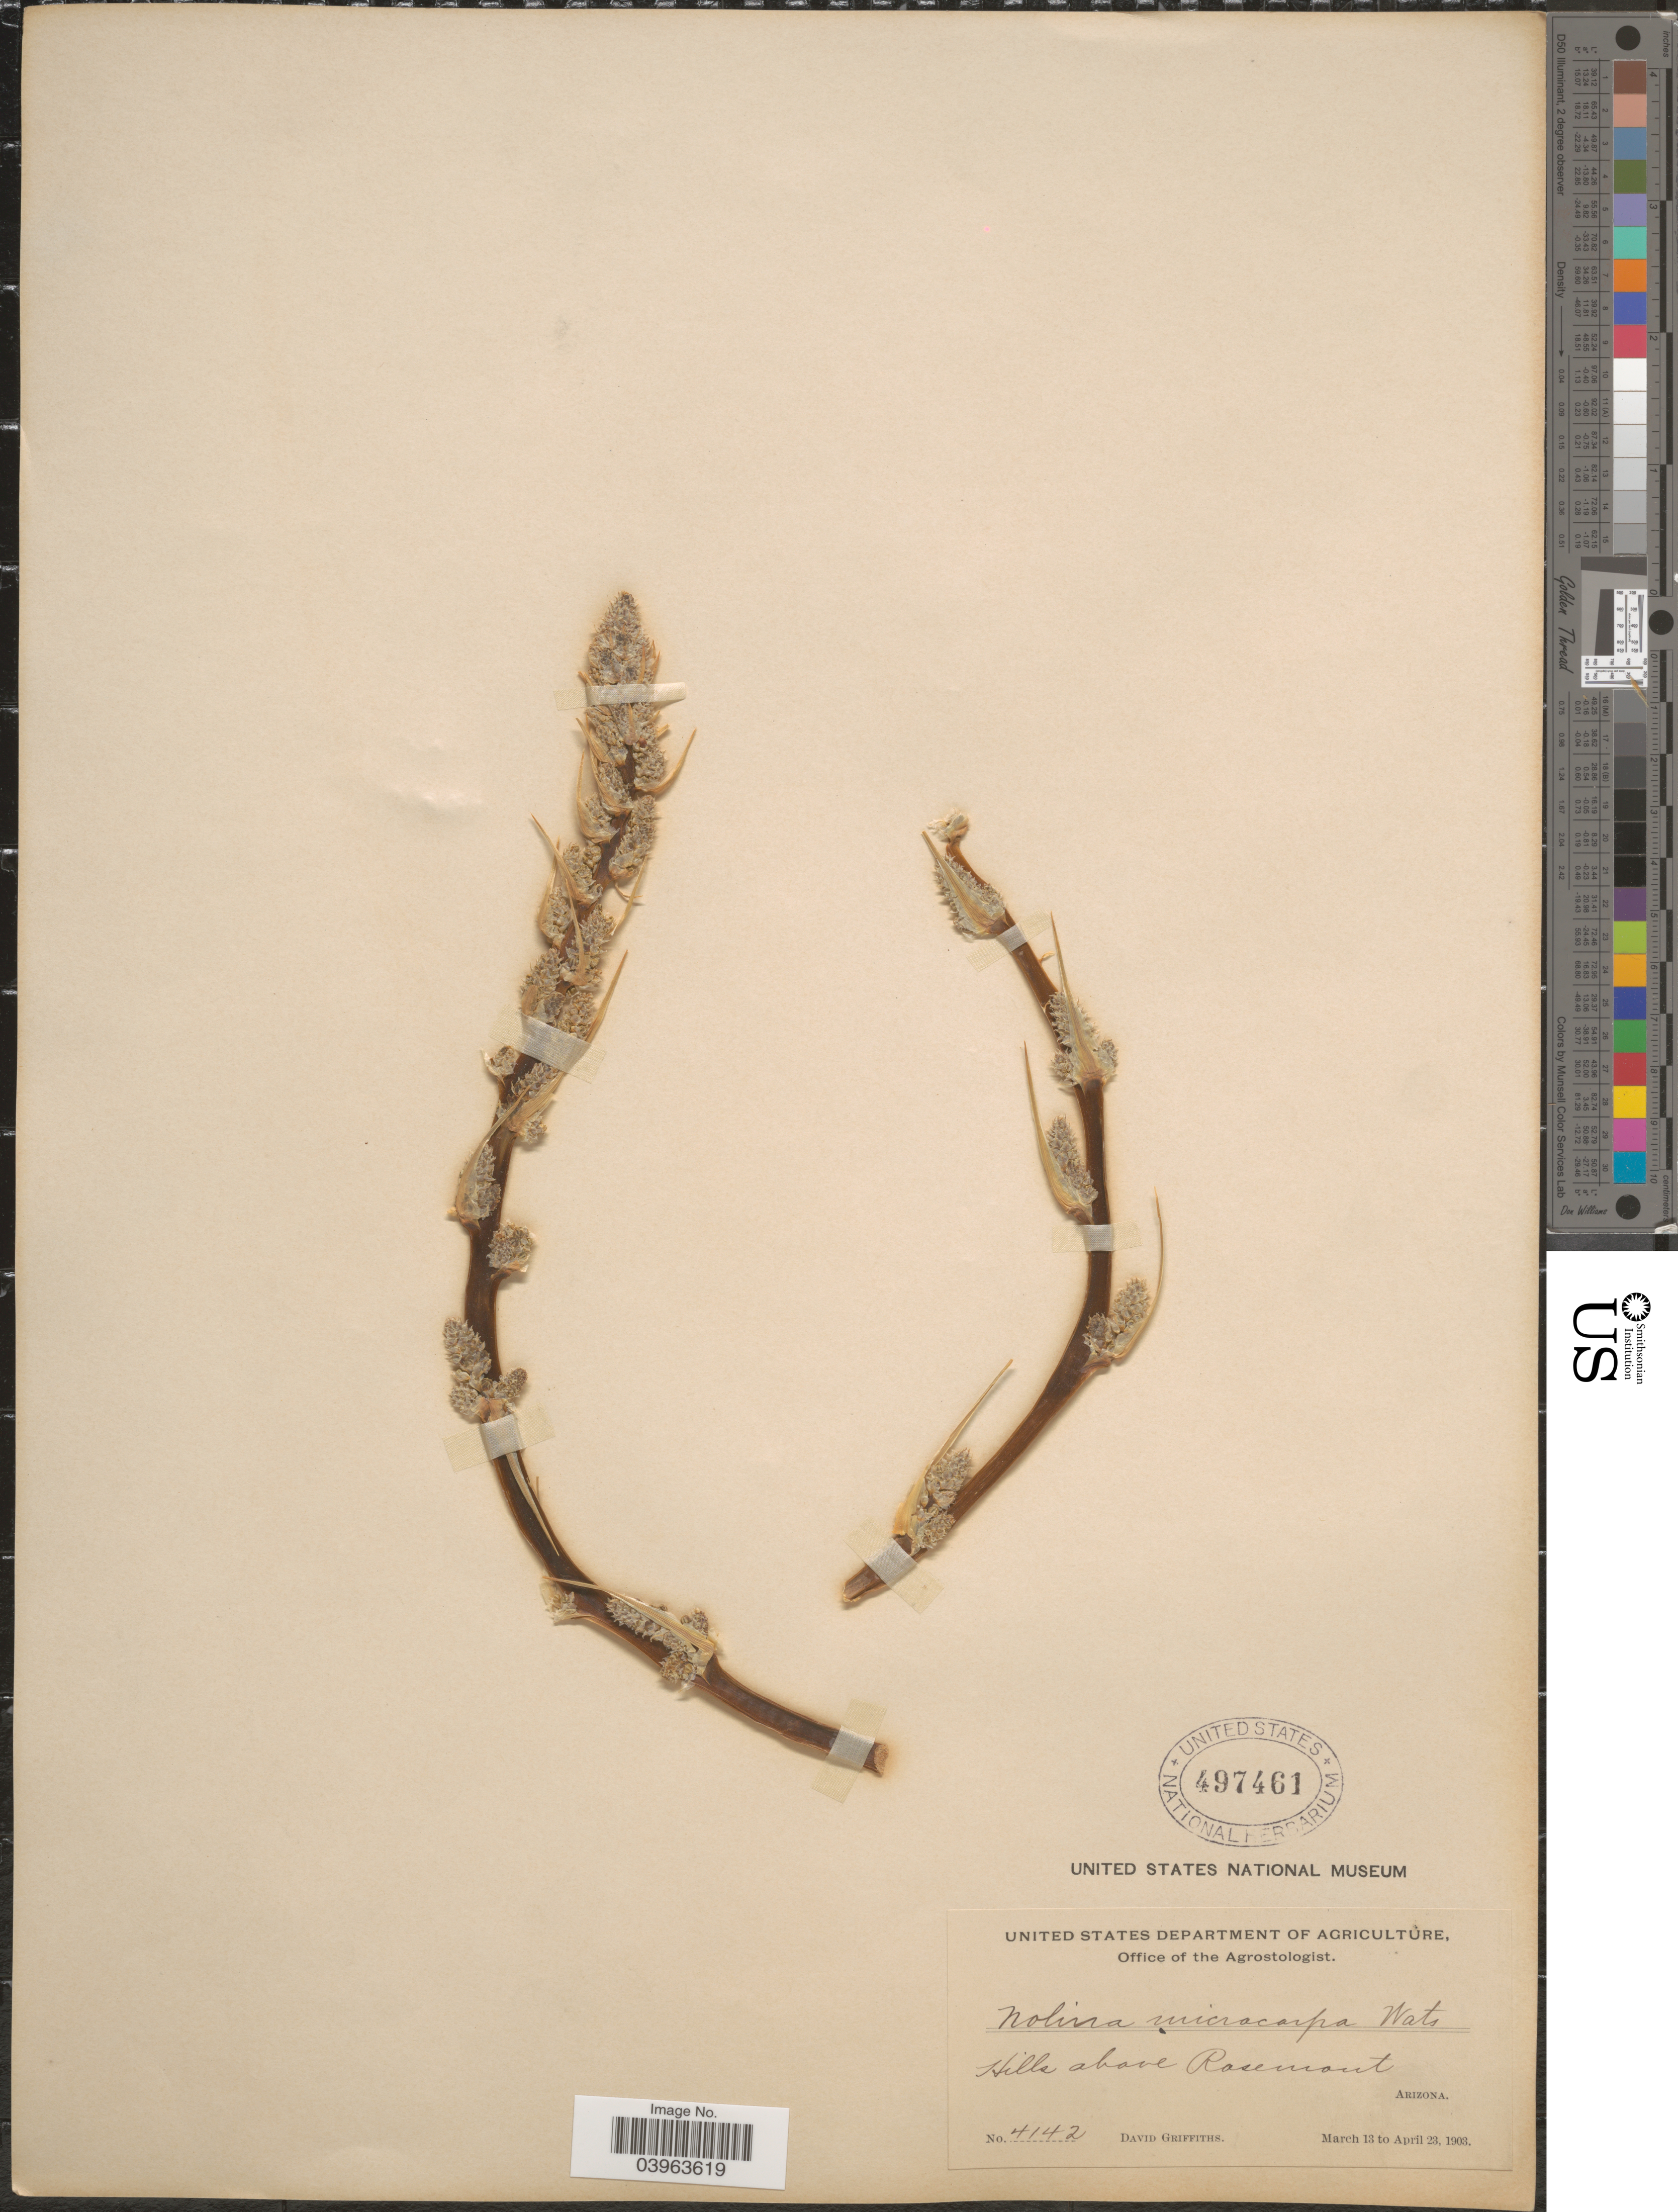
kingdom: Plantae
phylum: Tracheophyta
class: Liliopsida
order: Asparagales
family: Asparagaceae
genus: Nolina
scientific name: Nolina microcarpa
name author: S. Watson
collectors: D. Griffiths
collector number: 4142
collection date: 1903-03-13/1903-04-23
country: United States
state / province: Arizona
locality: Hills above Rosemont.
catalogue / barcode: US 497461